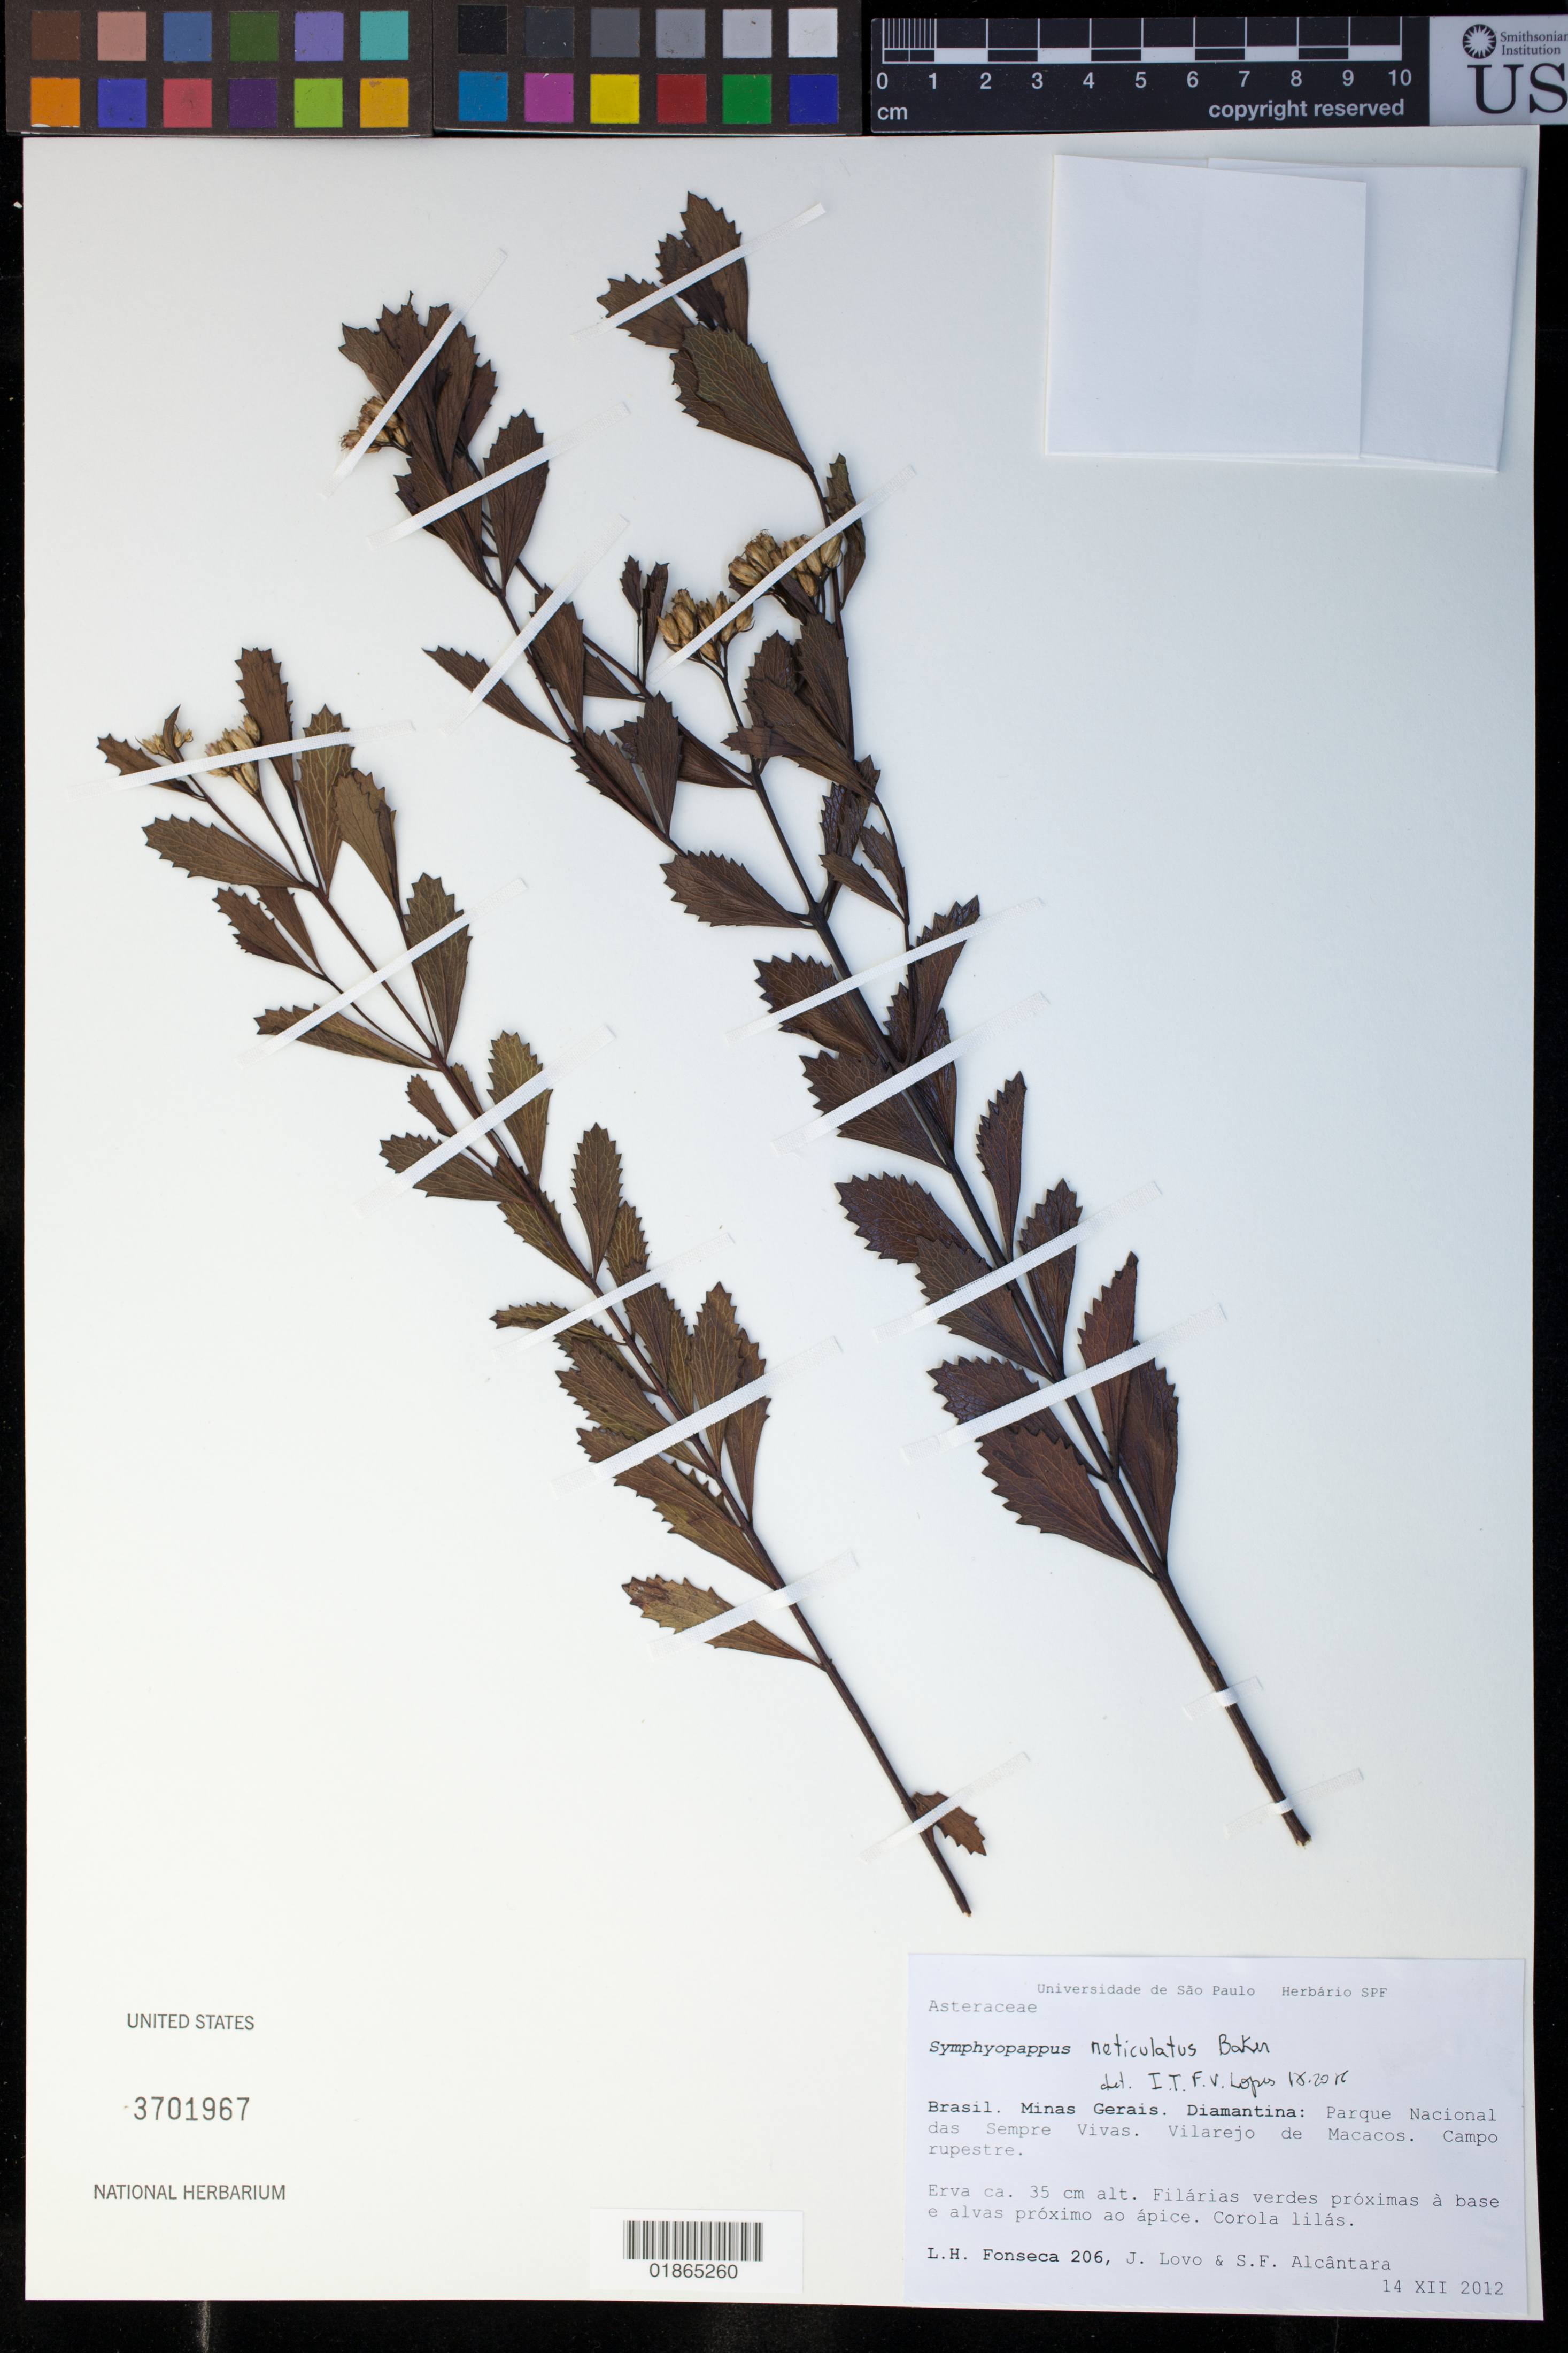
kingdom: Plantae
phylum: Tracheophyta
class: Magnoliopsida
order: Asterales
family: Asteraceae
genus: Symphyopappus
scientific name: Symphyopappus reticulatus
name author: Baker in Mart.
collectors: L. H. M. Fonseca, J. Lovo & S. Alcantara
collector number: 206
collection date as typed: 14 XII 2012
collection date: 2012-12-14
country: Brazil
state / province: Minas Gerais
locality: Diamantina: Parque Nacional das Sempre Vivas. Vilarejo de Macacos.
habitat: Campo rupestre.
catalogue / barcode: US 3701967